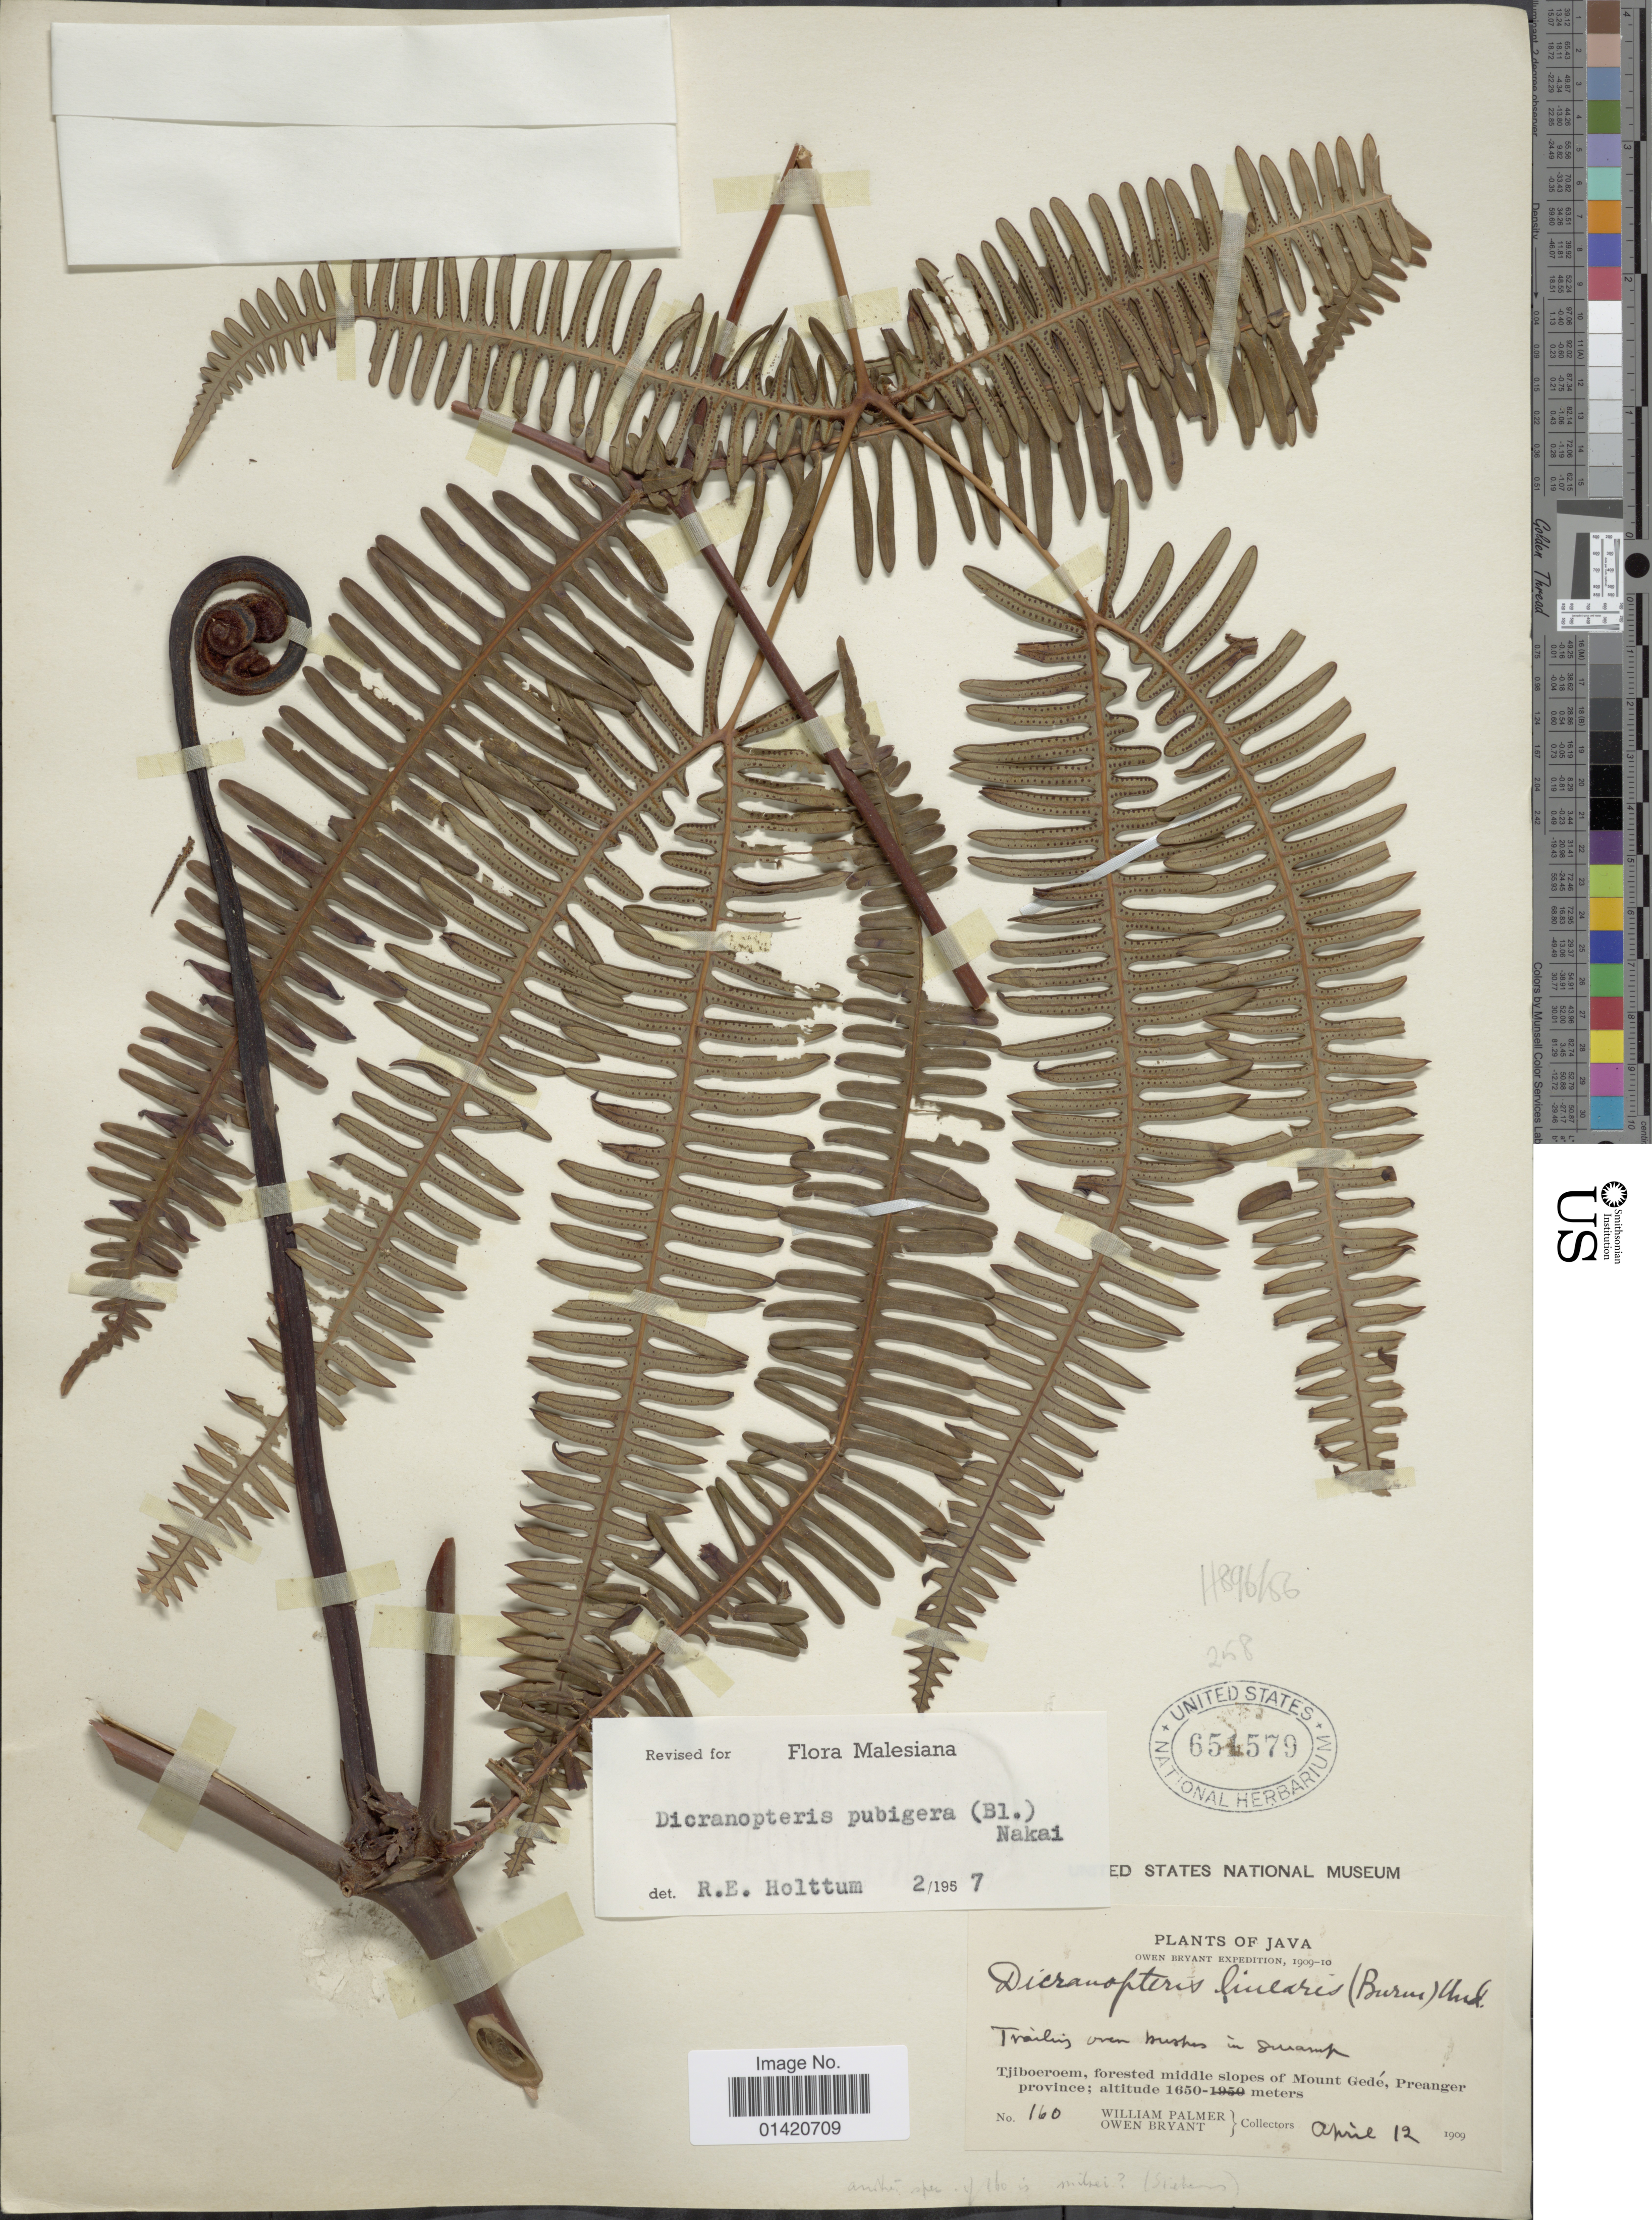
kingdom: Plantae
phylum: Tracheophyta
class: Polypodiopsida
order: Gleicheniales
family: Gleicheniaceae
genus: Dicranopteris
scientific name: Dicranopteris pubigera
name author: (Blume) Nakai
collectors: W. Palmer & O. Bryant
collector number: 160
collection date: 1909-04-12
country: Indonesia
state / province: Java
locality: Tjiboeroem, forested middle slopes of Mount Gedé, Preanger province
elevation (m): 1650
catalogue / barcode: US 651579